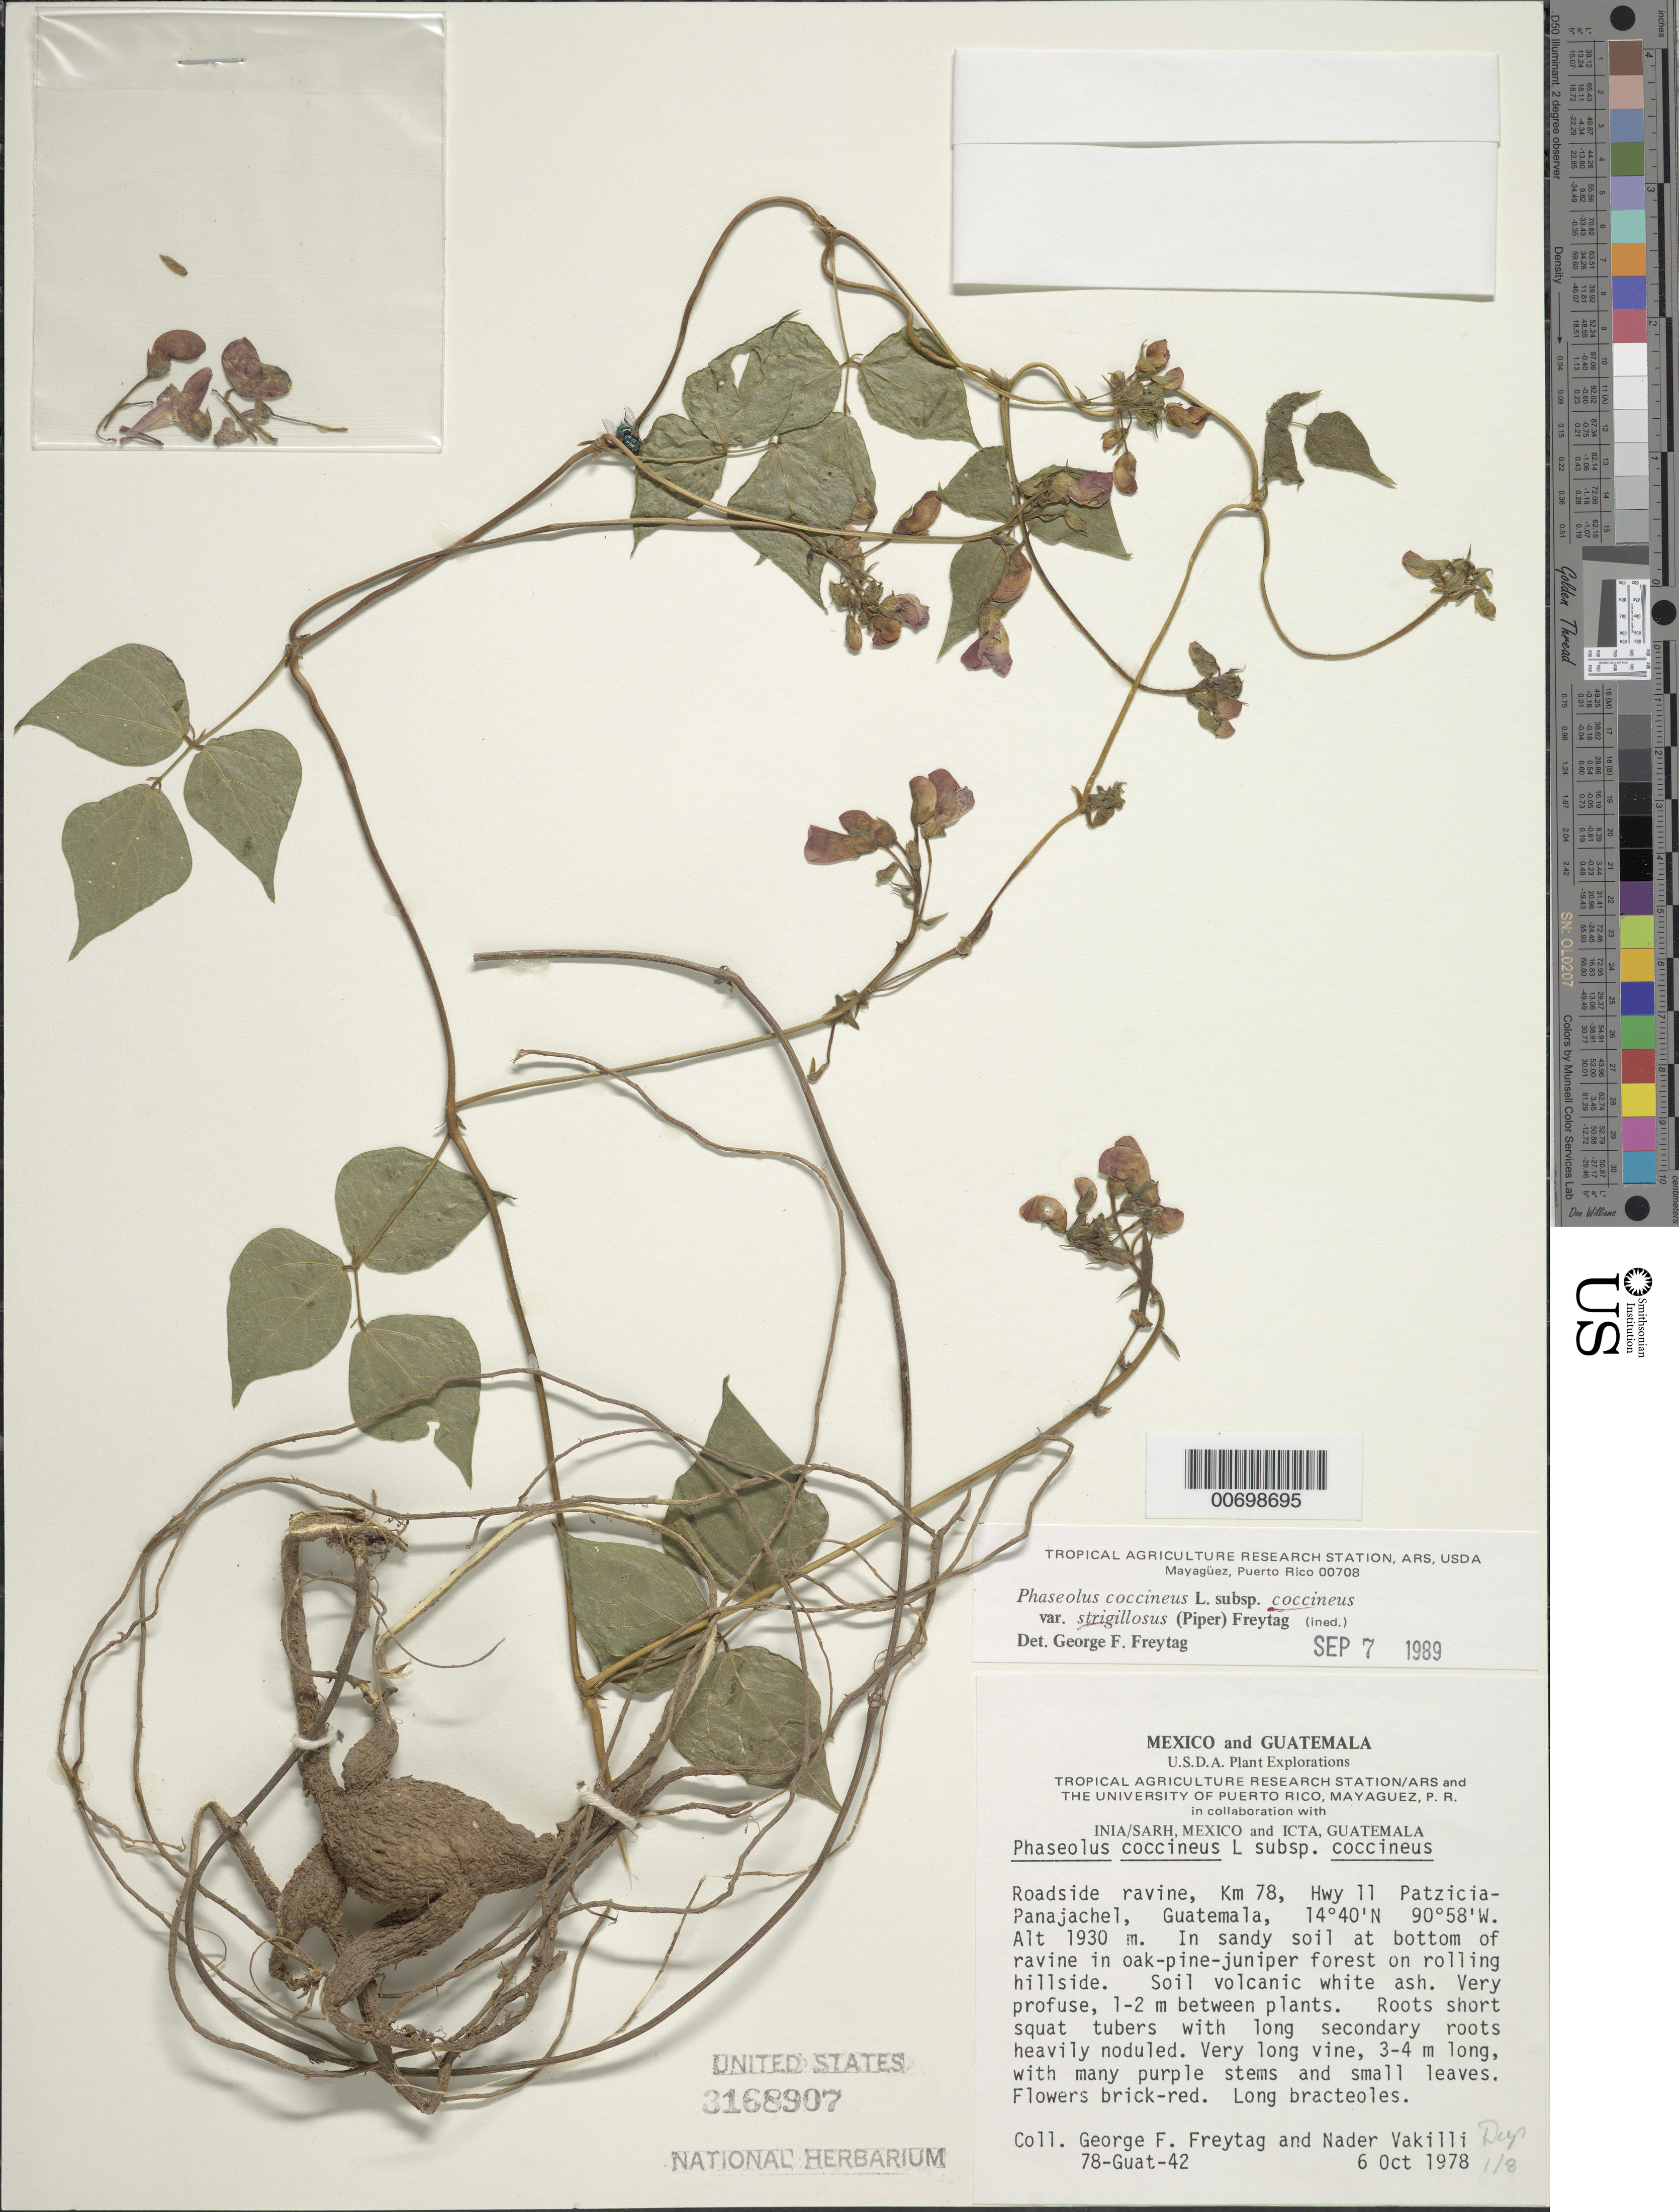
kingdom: Plantae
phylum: Tracheophyta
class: Magnoliopsida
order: Fabales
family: Fabaceae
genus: Phaseolus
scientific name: Phaseolus coccineus var. strigillosus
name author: (Piper) Freytag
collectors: G. F. Freytag & N. Vakili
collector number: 78-Guat-42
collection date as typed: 10 Jun 1978 or 06 Oct 1978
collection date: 1978-06-10 or 1978-10-06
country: Guatemala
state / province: Chimaltenango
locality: km 78, Hwy 11 Patzicia-Panajachel.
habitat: Roadside ravine. In sandy soil at bottom of ravine in oak-pine-juniper forest on rolling hillside. Soil volcanic white ash. V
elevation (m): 1930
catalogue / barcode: US 3168907